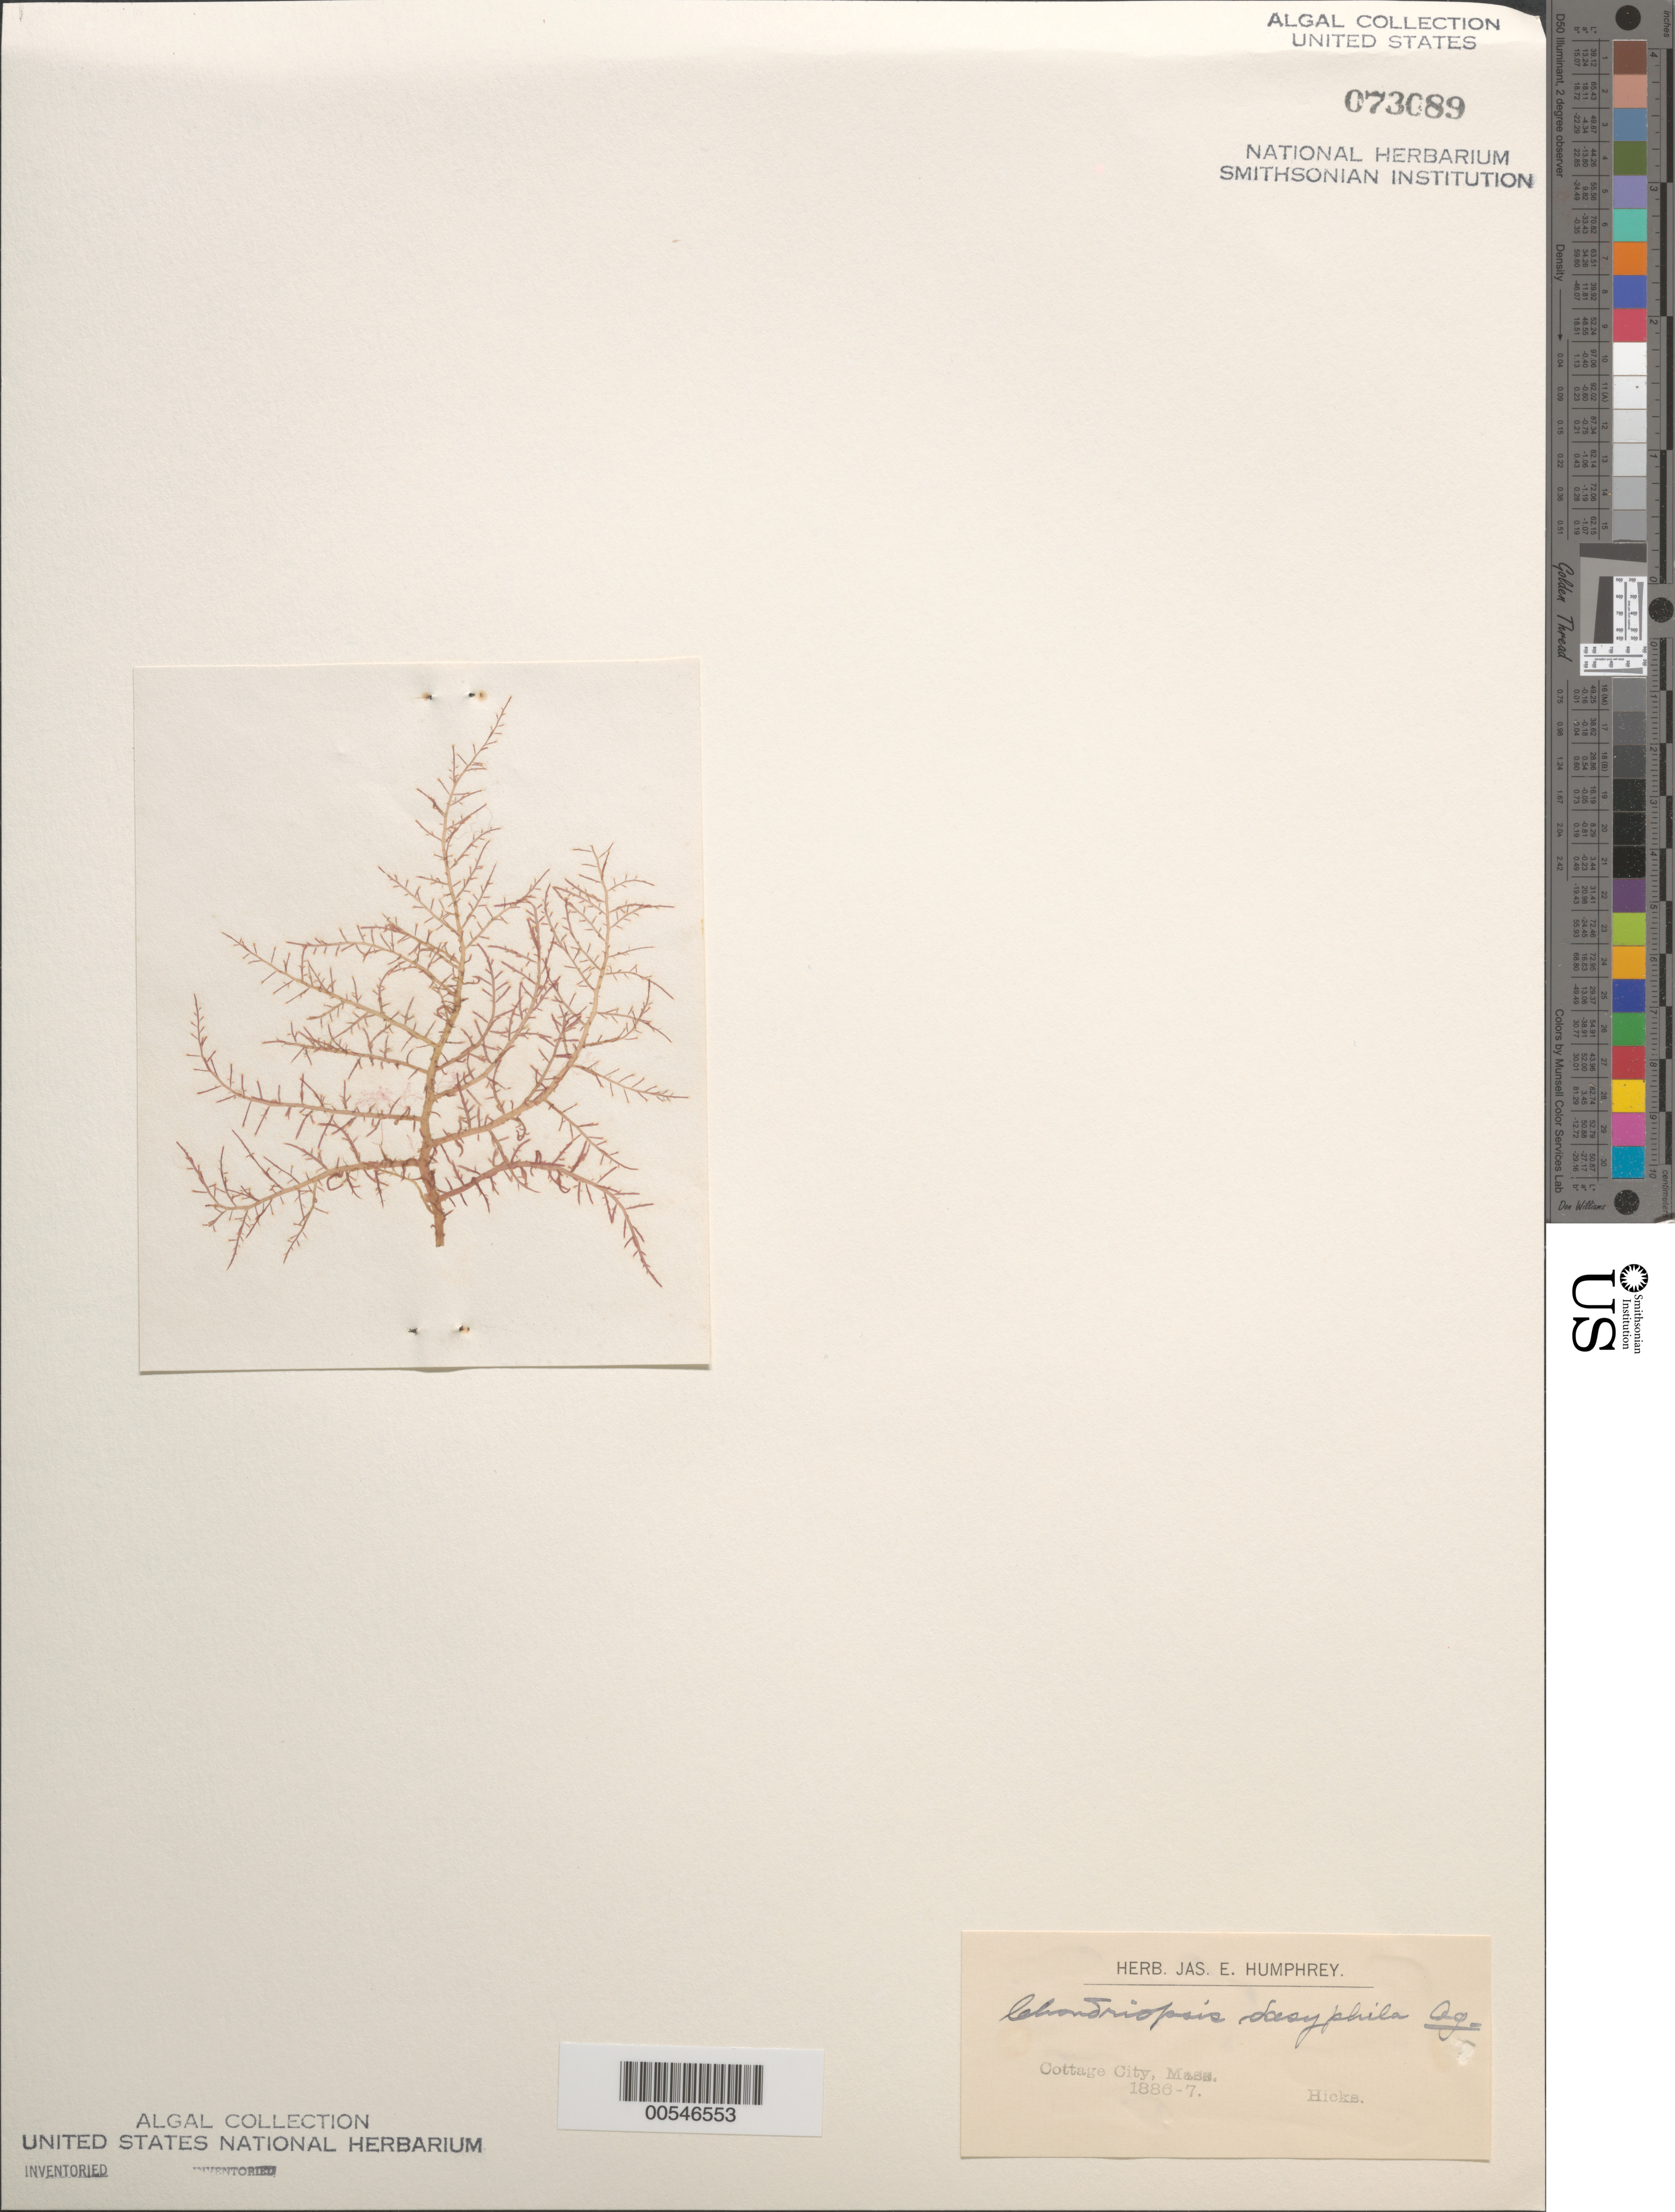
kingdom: Plantae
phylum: Rhodophyta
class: Florideophyceae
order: Ceramiales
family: Rhodomelaceae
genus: Chondria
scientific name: Chondria dasyphylla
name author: (Woodw.) C. Agardh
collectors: -. Hicks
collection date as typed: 1886 or -- --- 1887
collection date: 1886 or 1887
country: United States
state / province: Massachusetts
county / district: Dukes County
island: Martha's Vineyard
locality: Cottage City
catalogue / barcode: US 73089